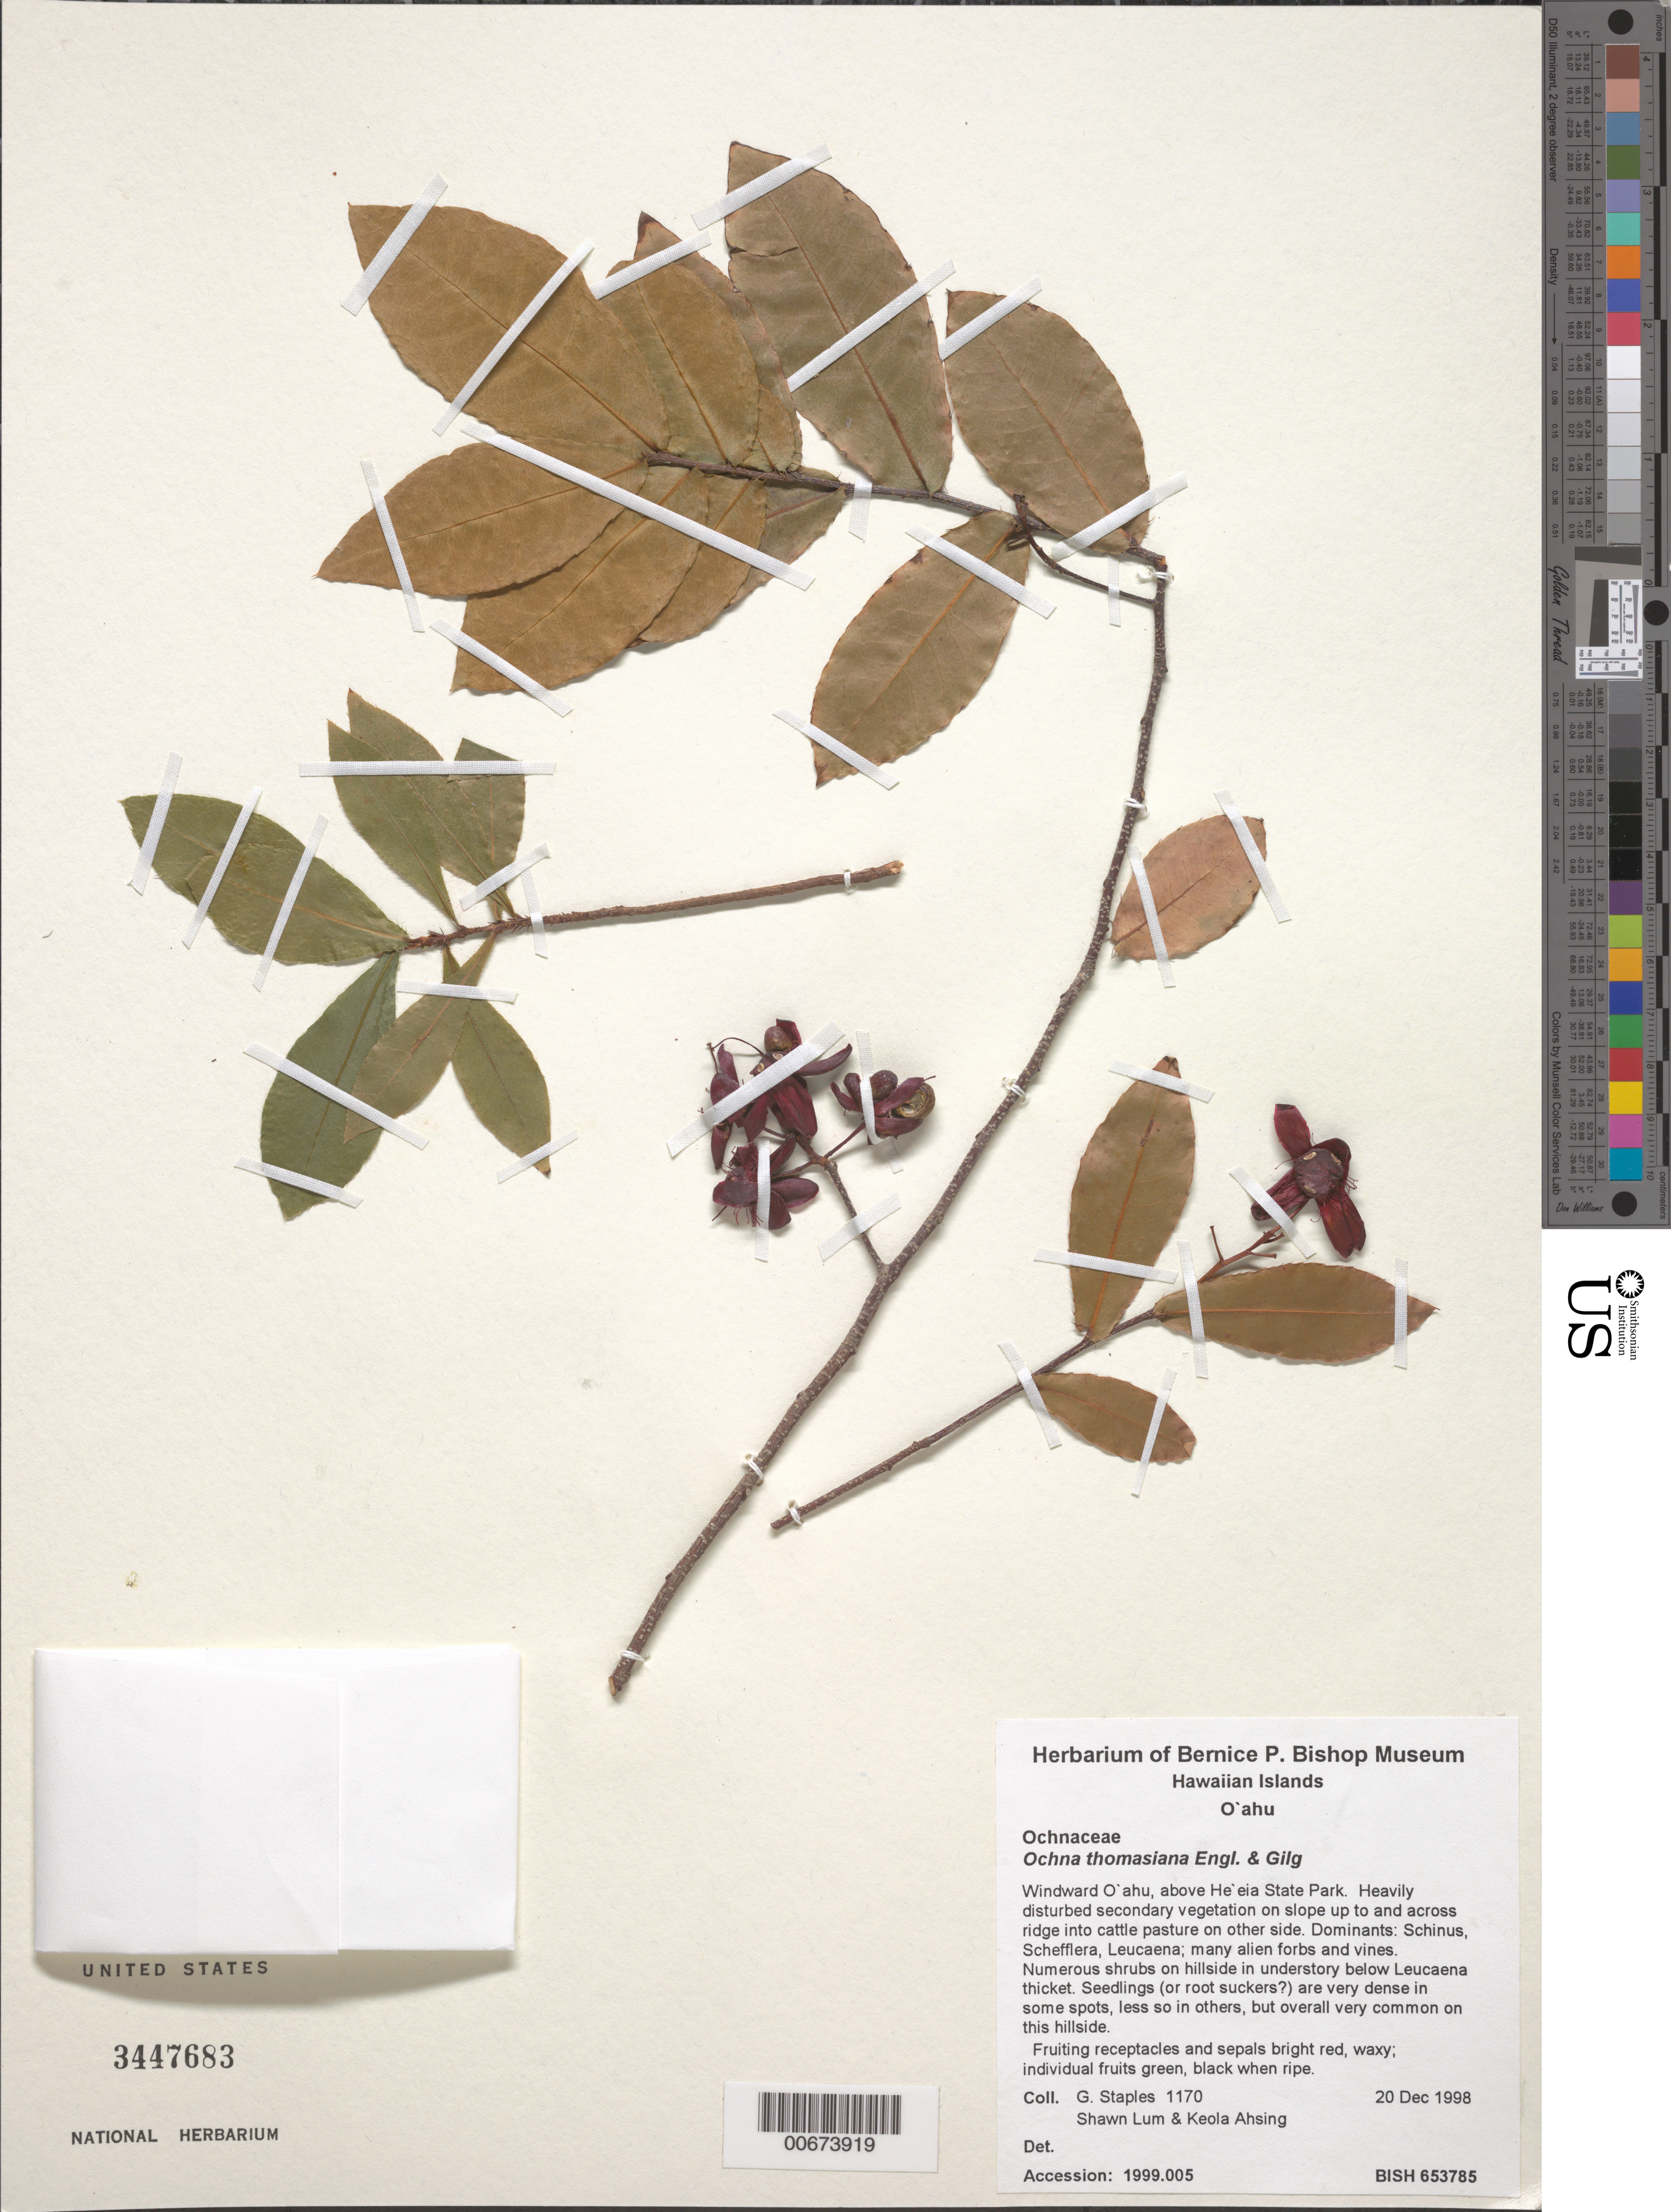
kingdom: Plantae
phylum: Tracheophyta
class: Magnoliopsida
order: Malpighiales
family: Ochnaceae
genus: Ochna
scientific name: Ochna thomasiana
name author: Engelm. & Gilg ex Gilg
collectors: G. Staples, S. Lum & K. Ahsing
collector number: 1170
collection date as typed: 20 Dec 1998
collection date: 1998-12-20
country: United States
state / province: Hawaii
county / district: Honolulu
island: Oahu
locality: Windward Oahu, above He'eia State Park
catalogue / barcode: US 3447683